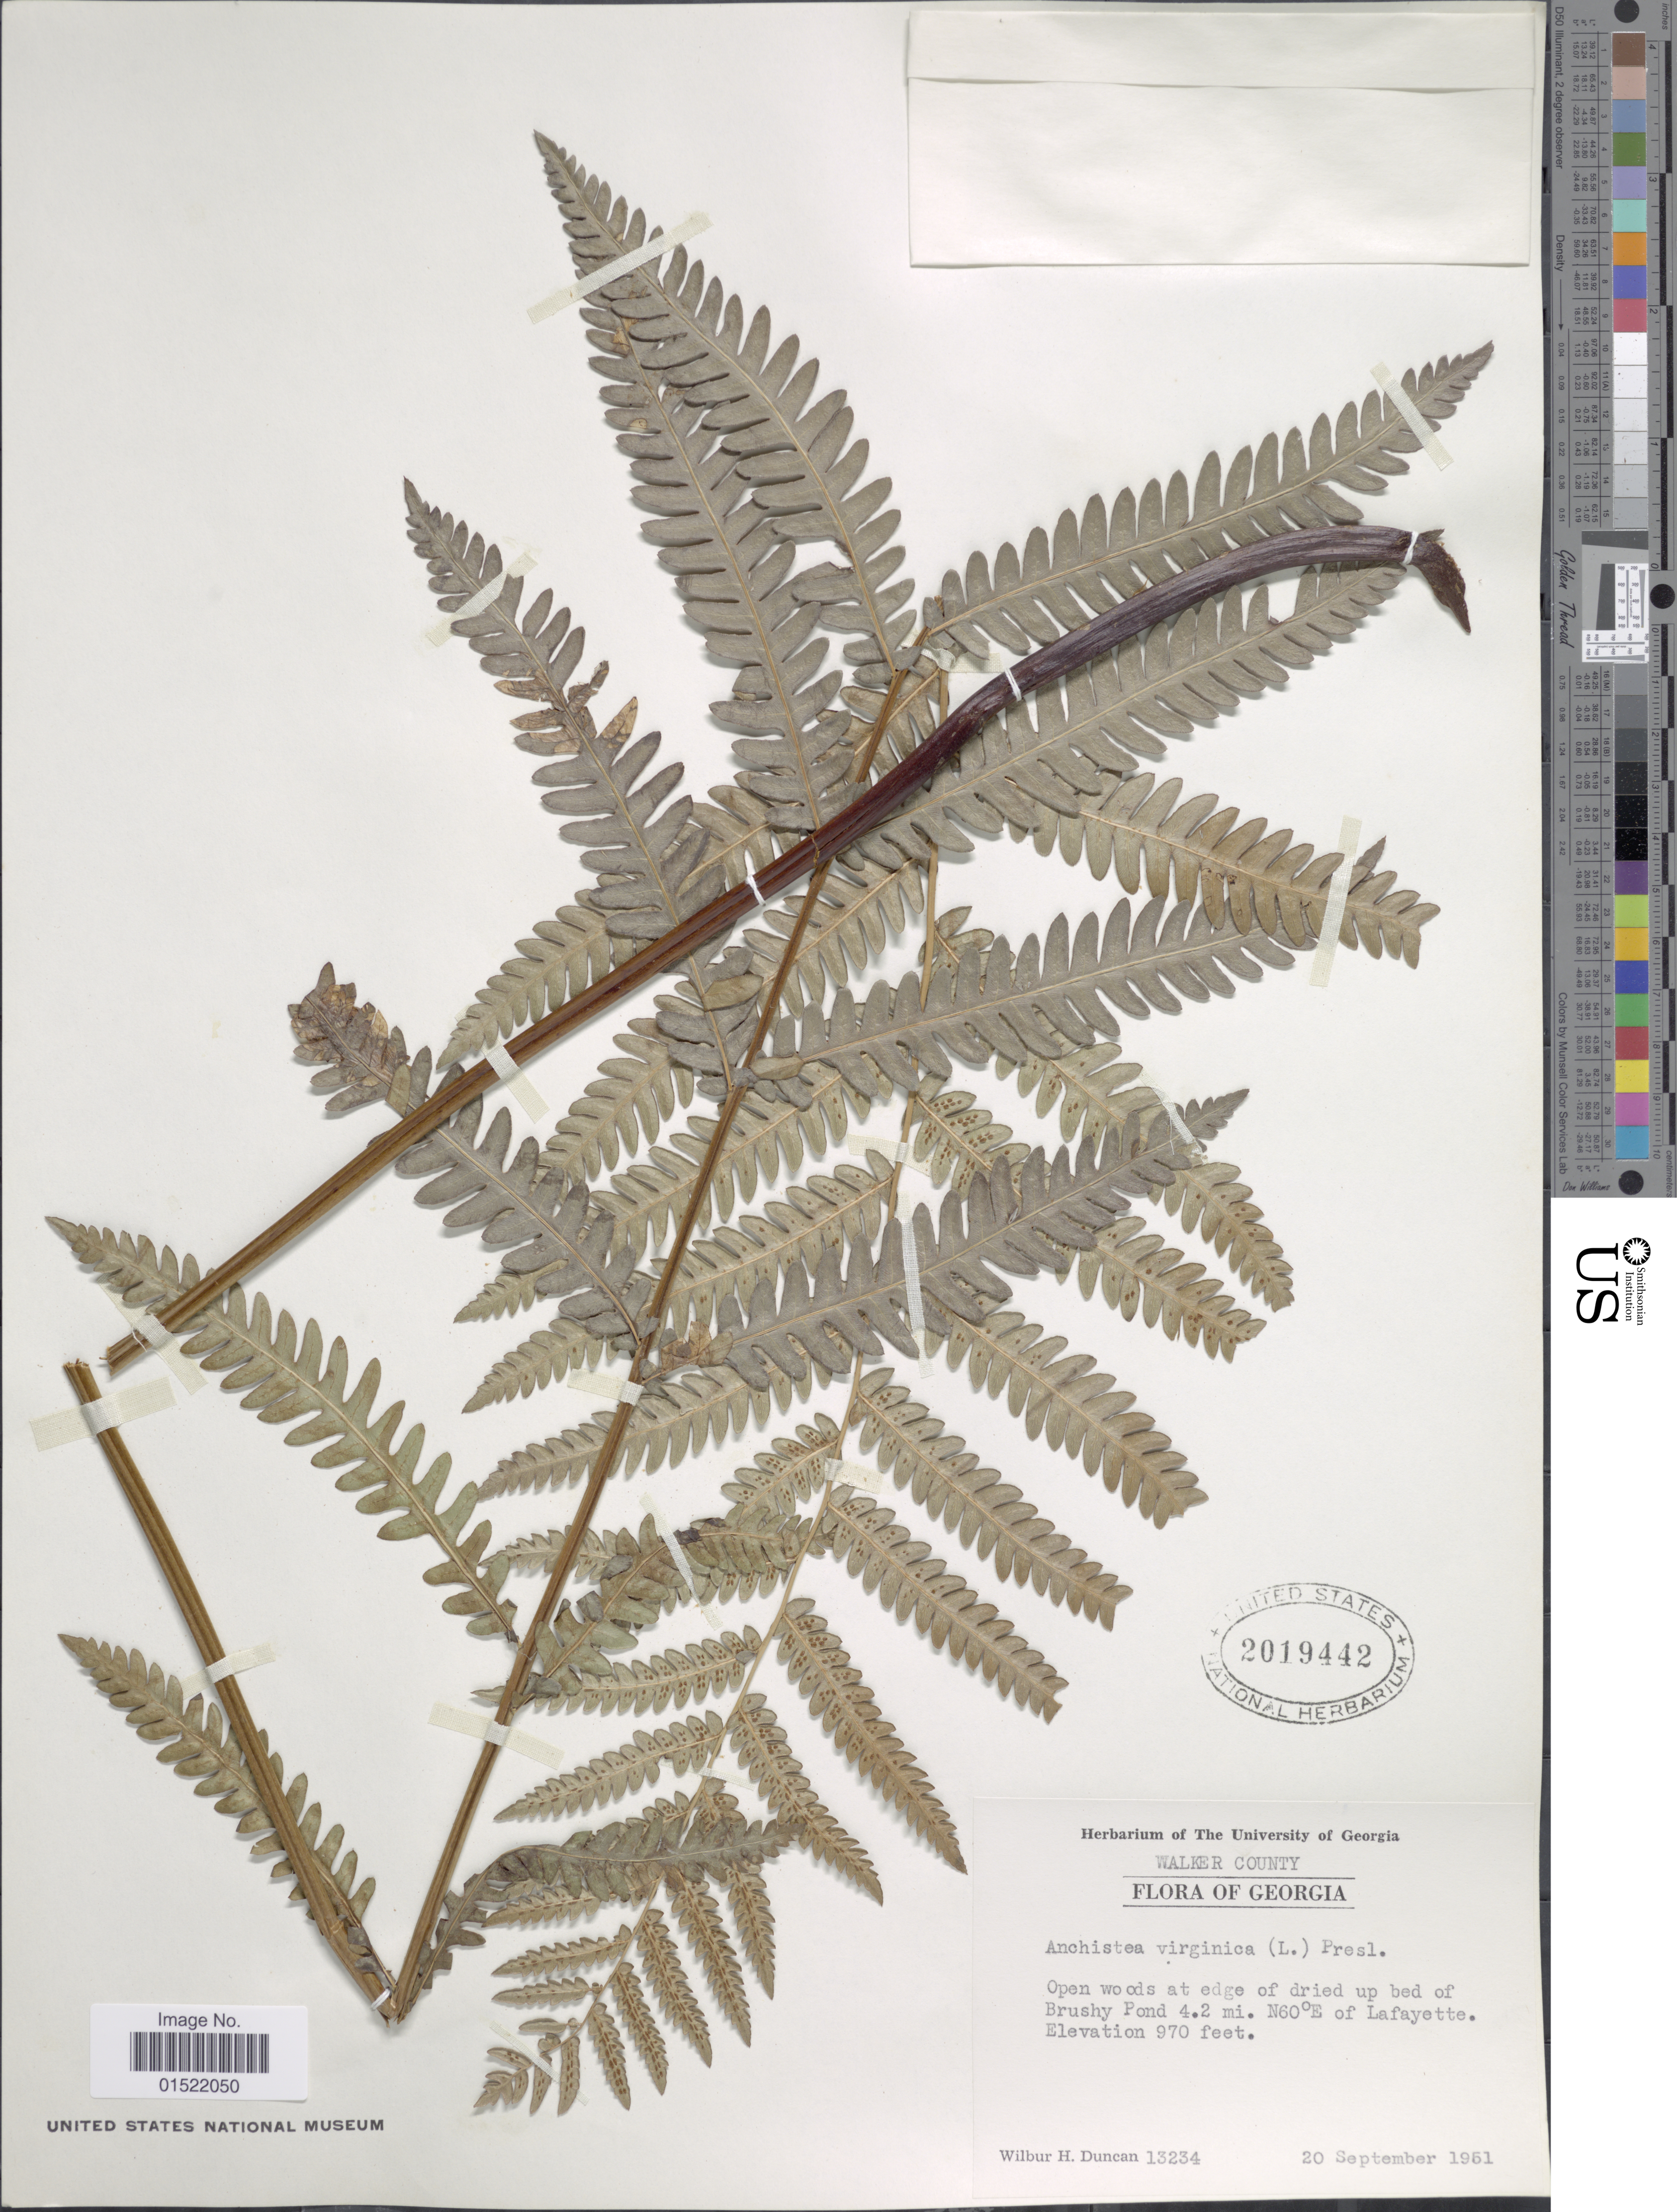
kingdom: Plantae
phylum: Tracheophyta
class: Polypodiopsida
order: Polypodiales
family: Blechnaceae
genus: Woodwardia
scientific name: Woodwardia virginica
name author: (L.) R.M. Sm.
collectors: W. H. Duncan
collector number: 13234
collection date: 1951-09-20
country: United States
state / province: Georgia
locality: Walker County, Brushy Pond, 4.2 mi. of Lafayette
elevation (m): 296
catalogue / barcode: US 2019442